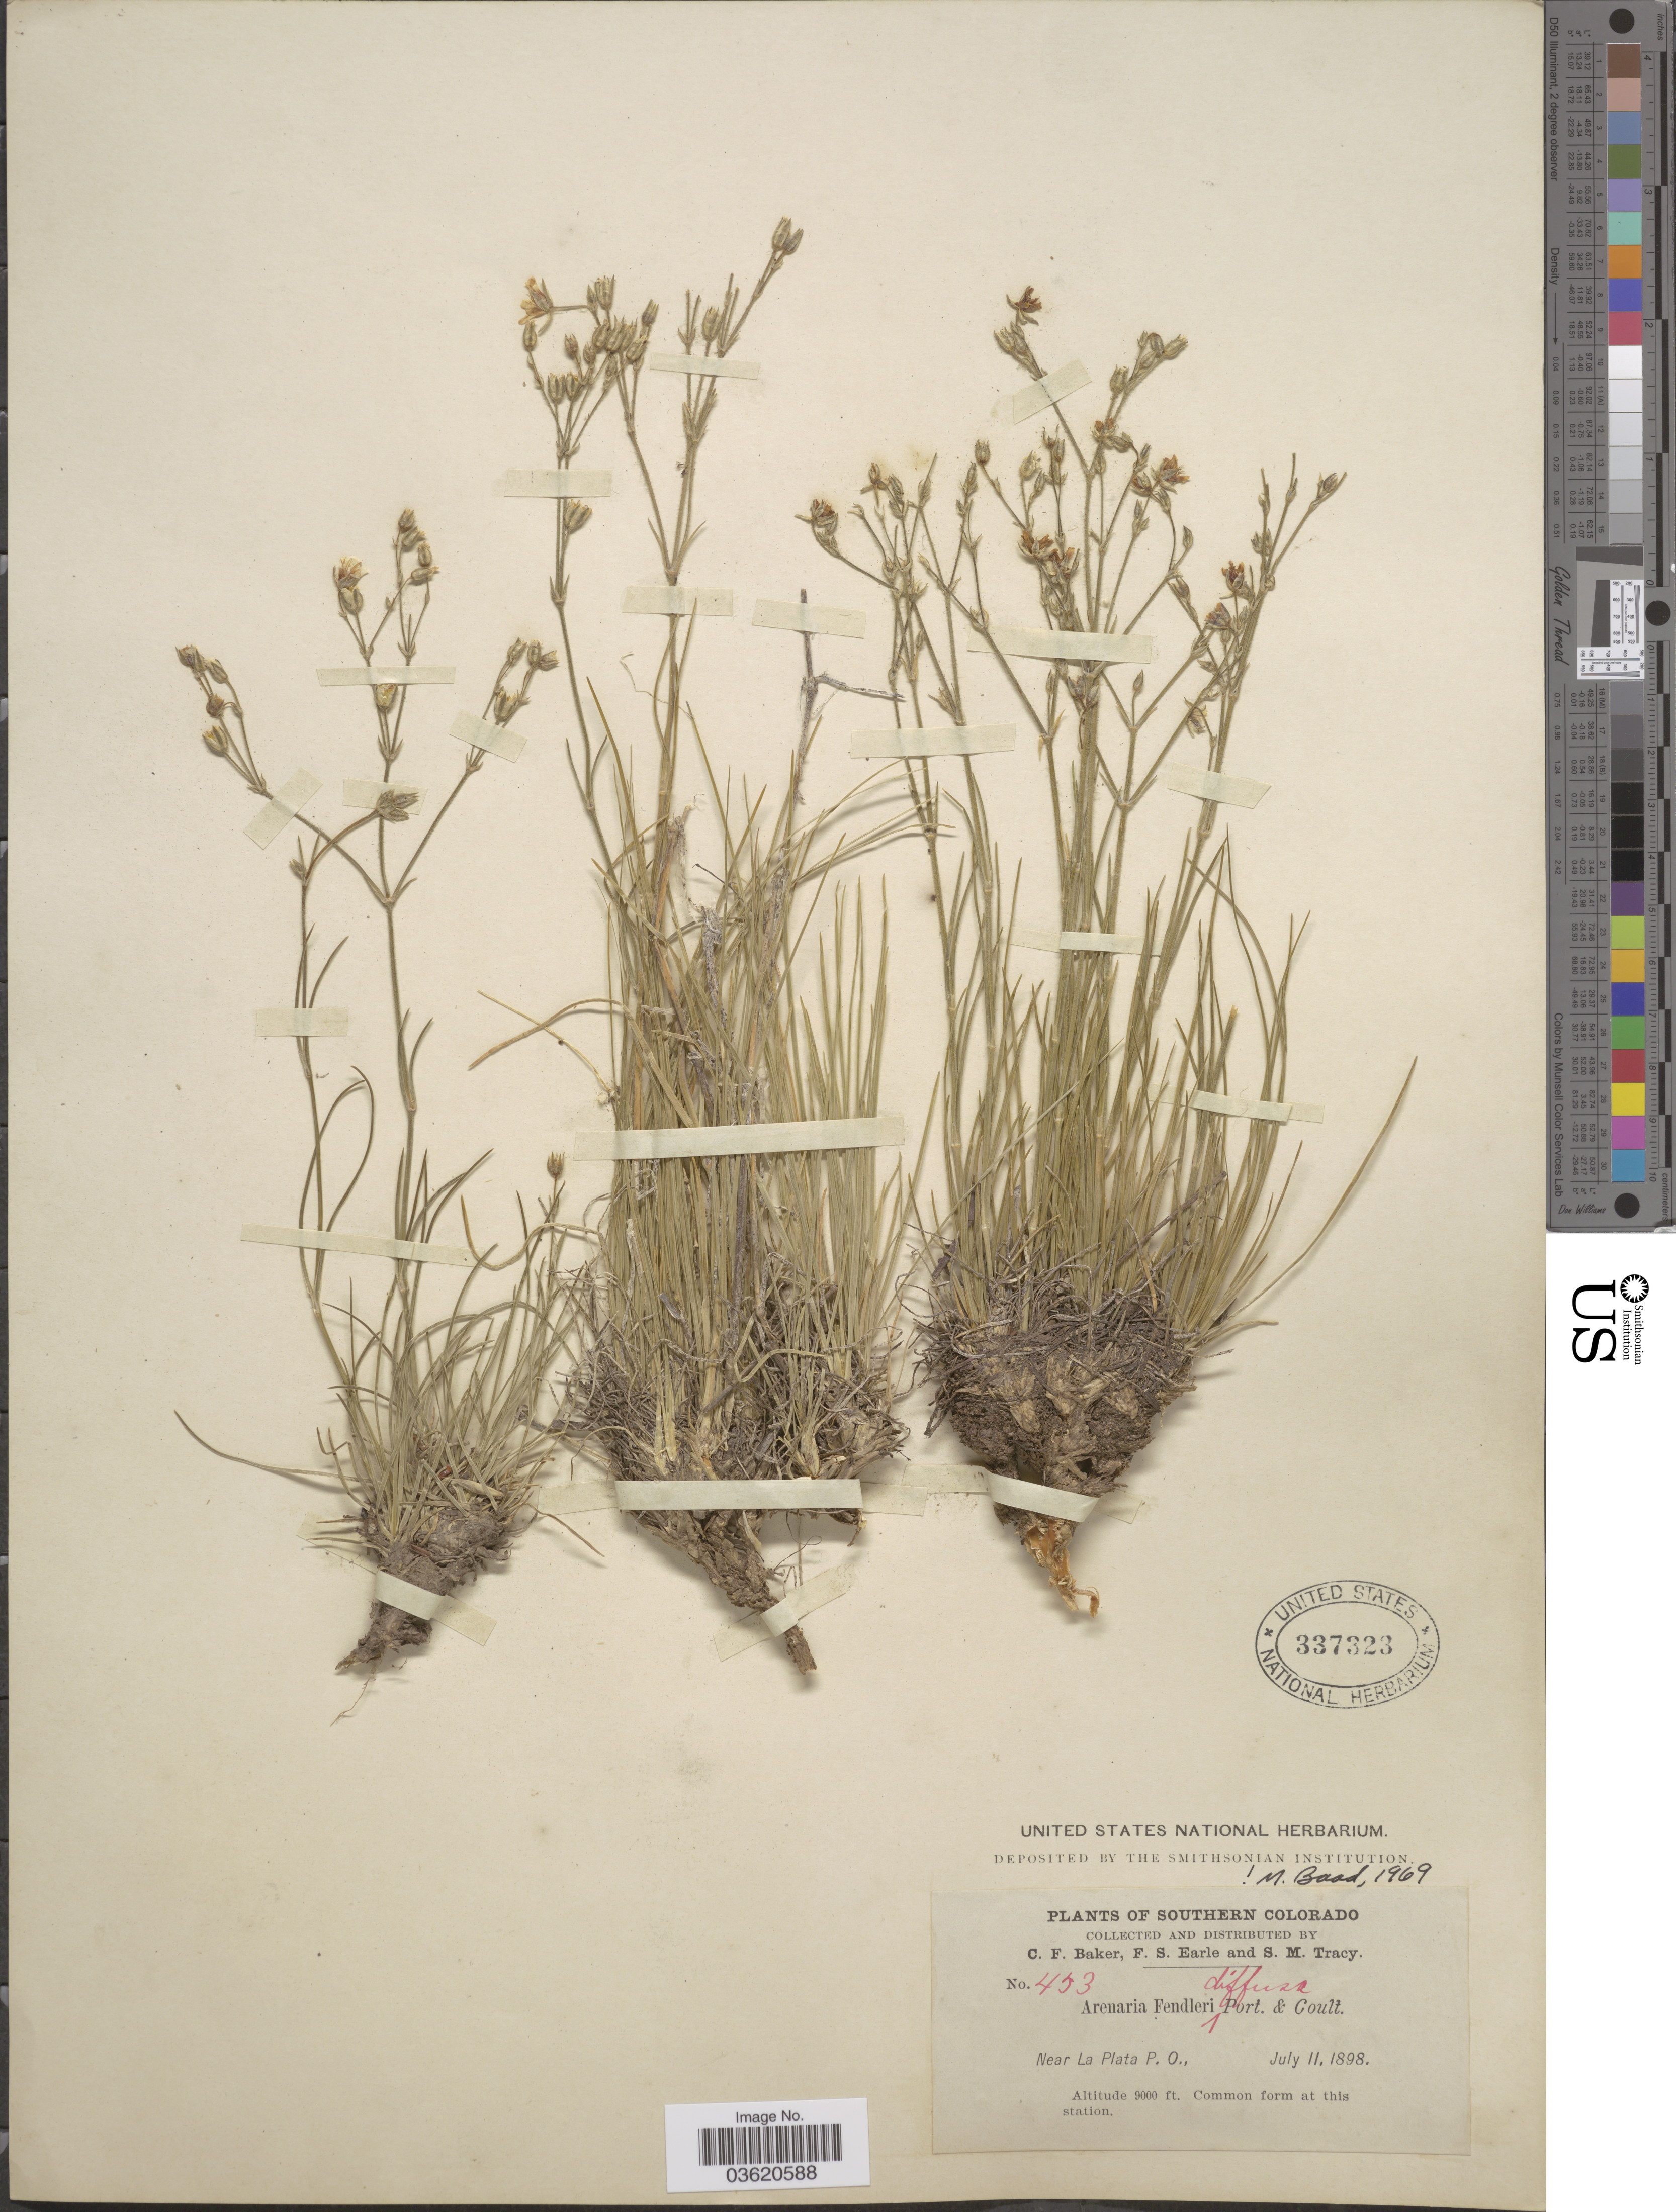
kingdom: Plantae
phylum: Tracheophyta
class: Magnoliopsida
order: Caryophyllales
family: Caryophyllaceae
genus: Eremogone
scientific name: Eremogone fendleri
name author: (A. Gray) Ikonn.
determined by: U.S. National Herbarium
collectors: C. F. Baker, F. S. Earle & S. M. Tracy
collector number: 453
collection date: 1898-07-11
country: United States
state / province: Colorado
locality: Southern Colorado. Near La Plata P. O.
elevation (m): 2743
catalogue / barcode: US 337323